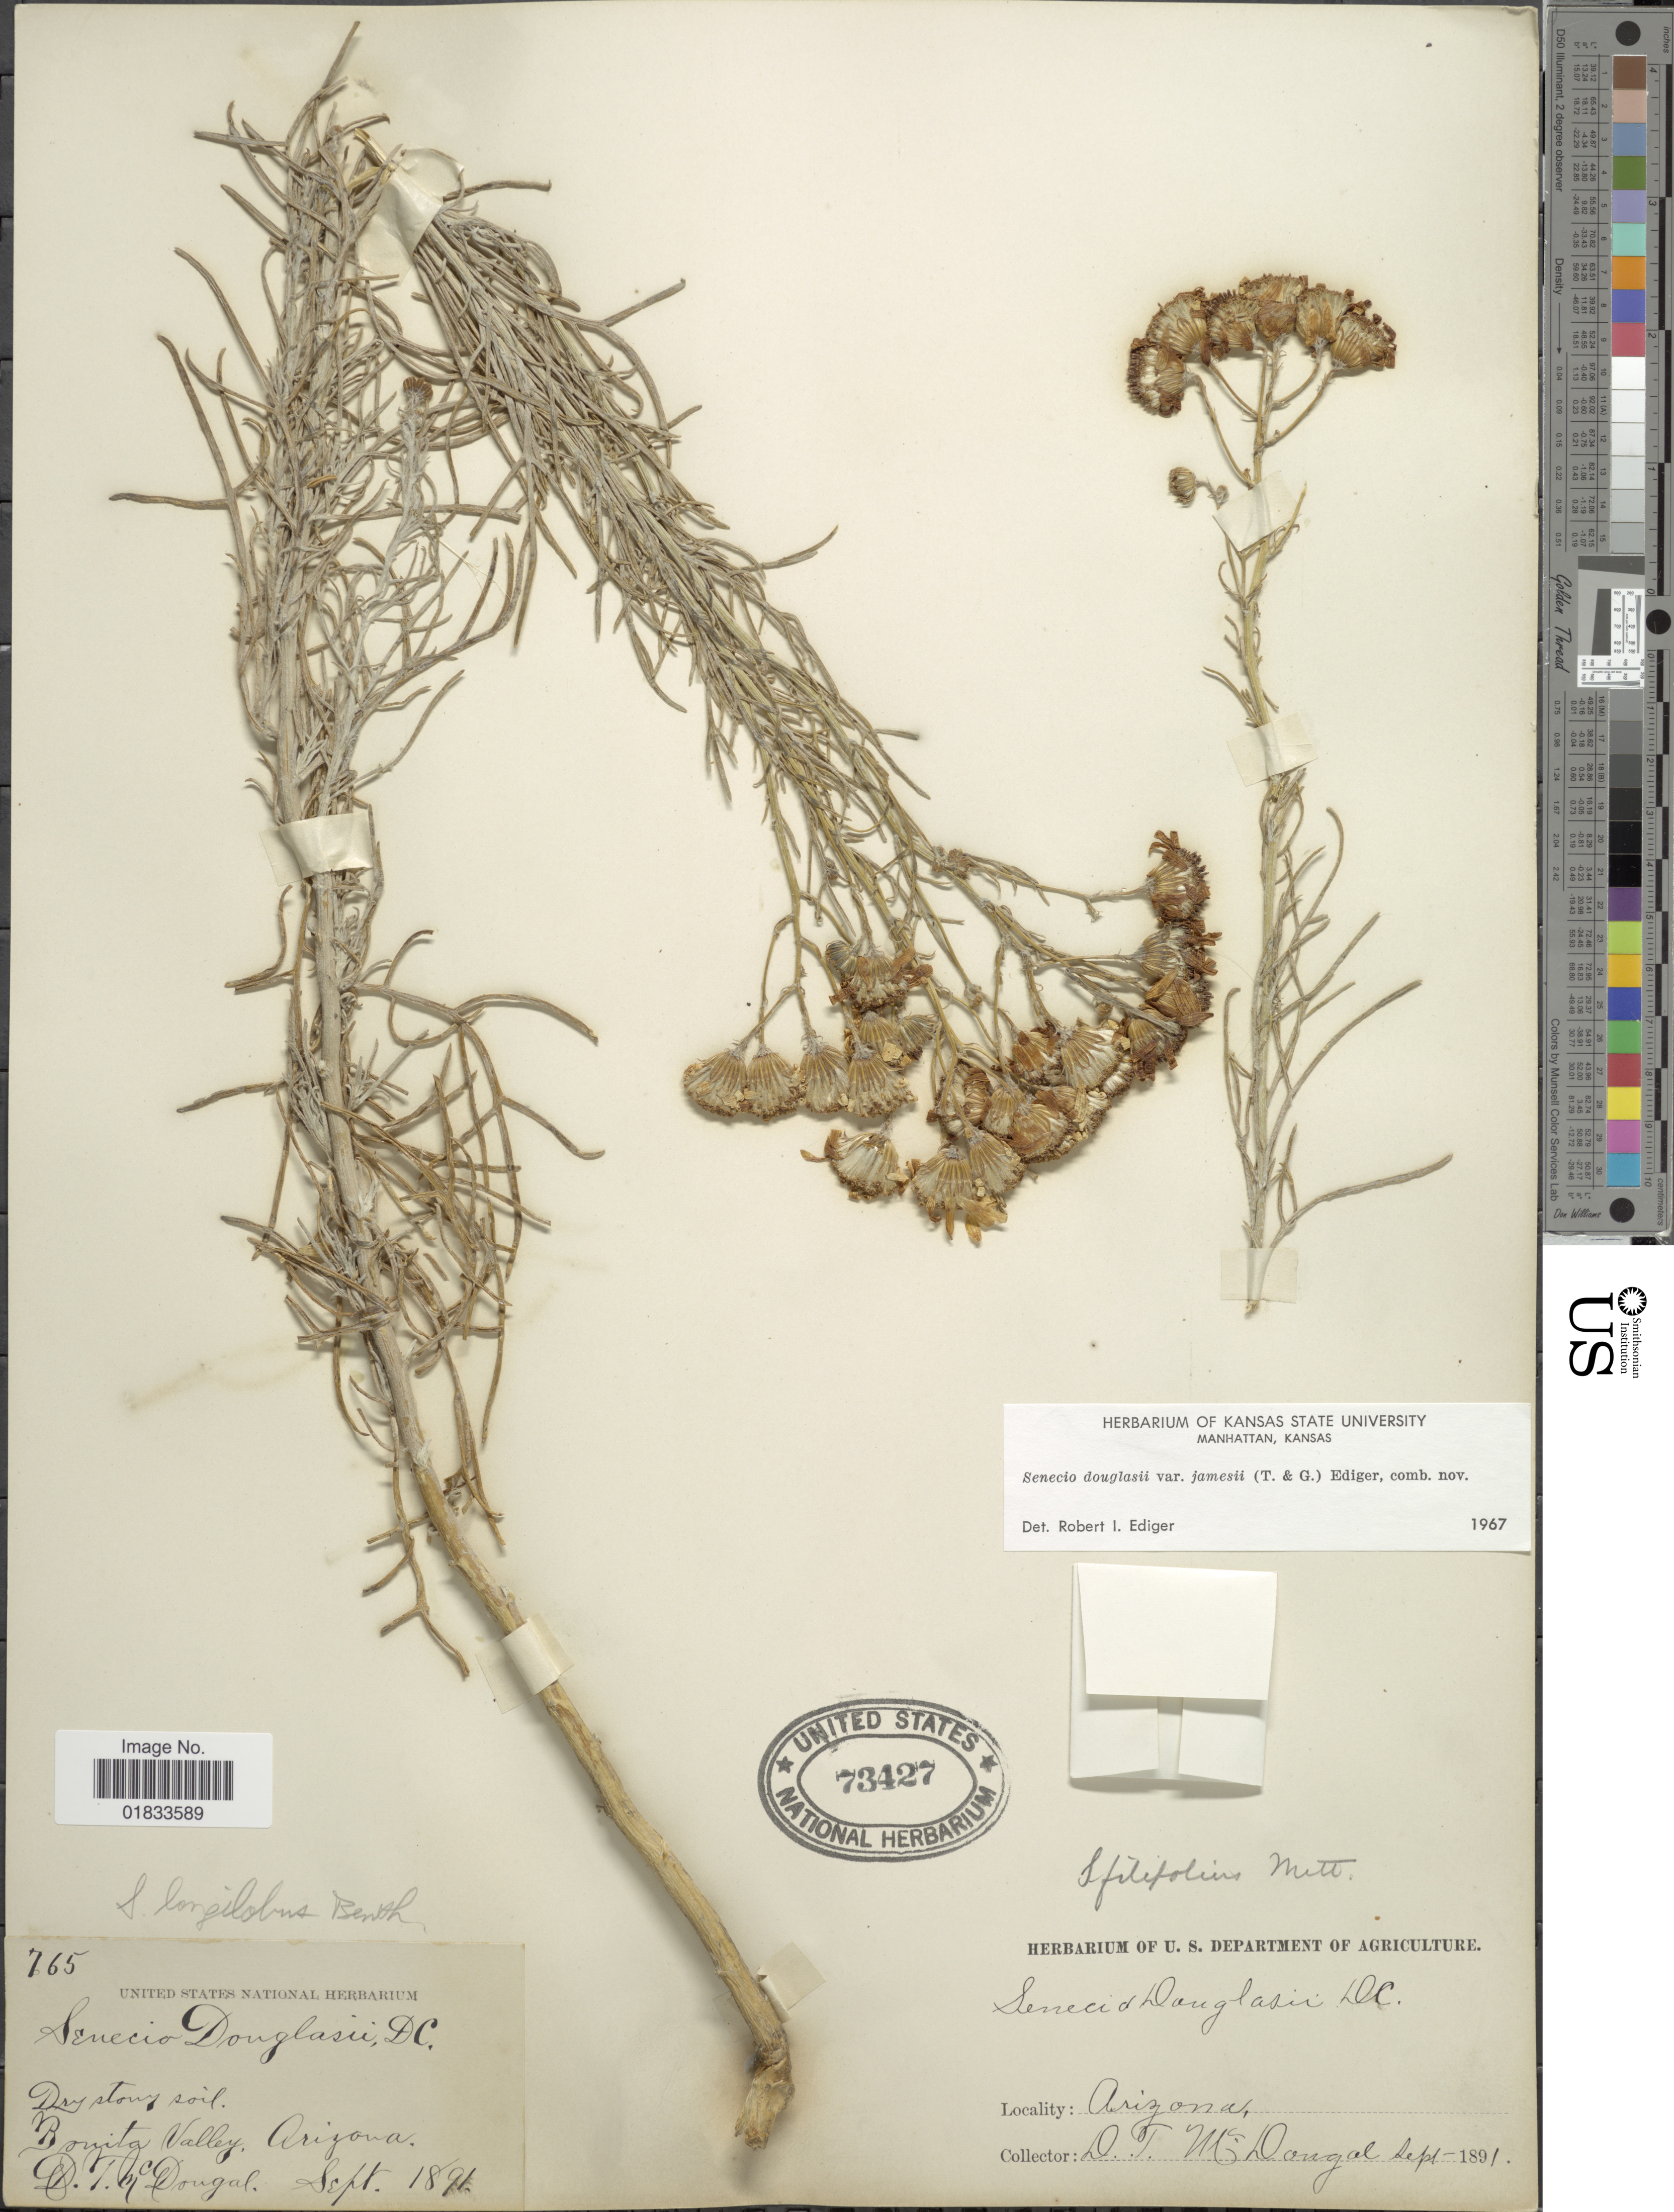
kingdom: Plantae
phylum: Tracheophyta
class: Magnoliopsida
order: Asterales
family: Asteraceae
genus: Senecio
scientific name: Senecio flaccidus var. flaccidus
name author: Less.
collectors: D. McDougal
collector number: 765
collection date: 1891-09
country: United States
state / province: Arizona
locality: Bonita Valley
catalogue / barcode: US 73427